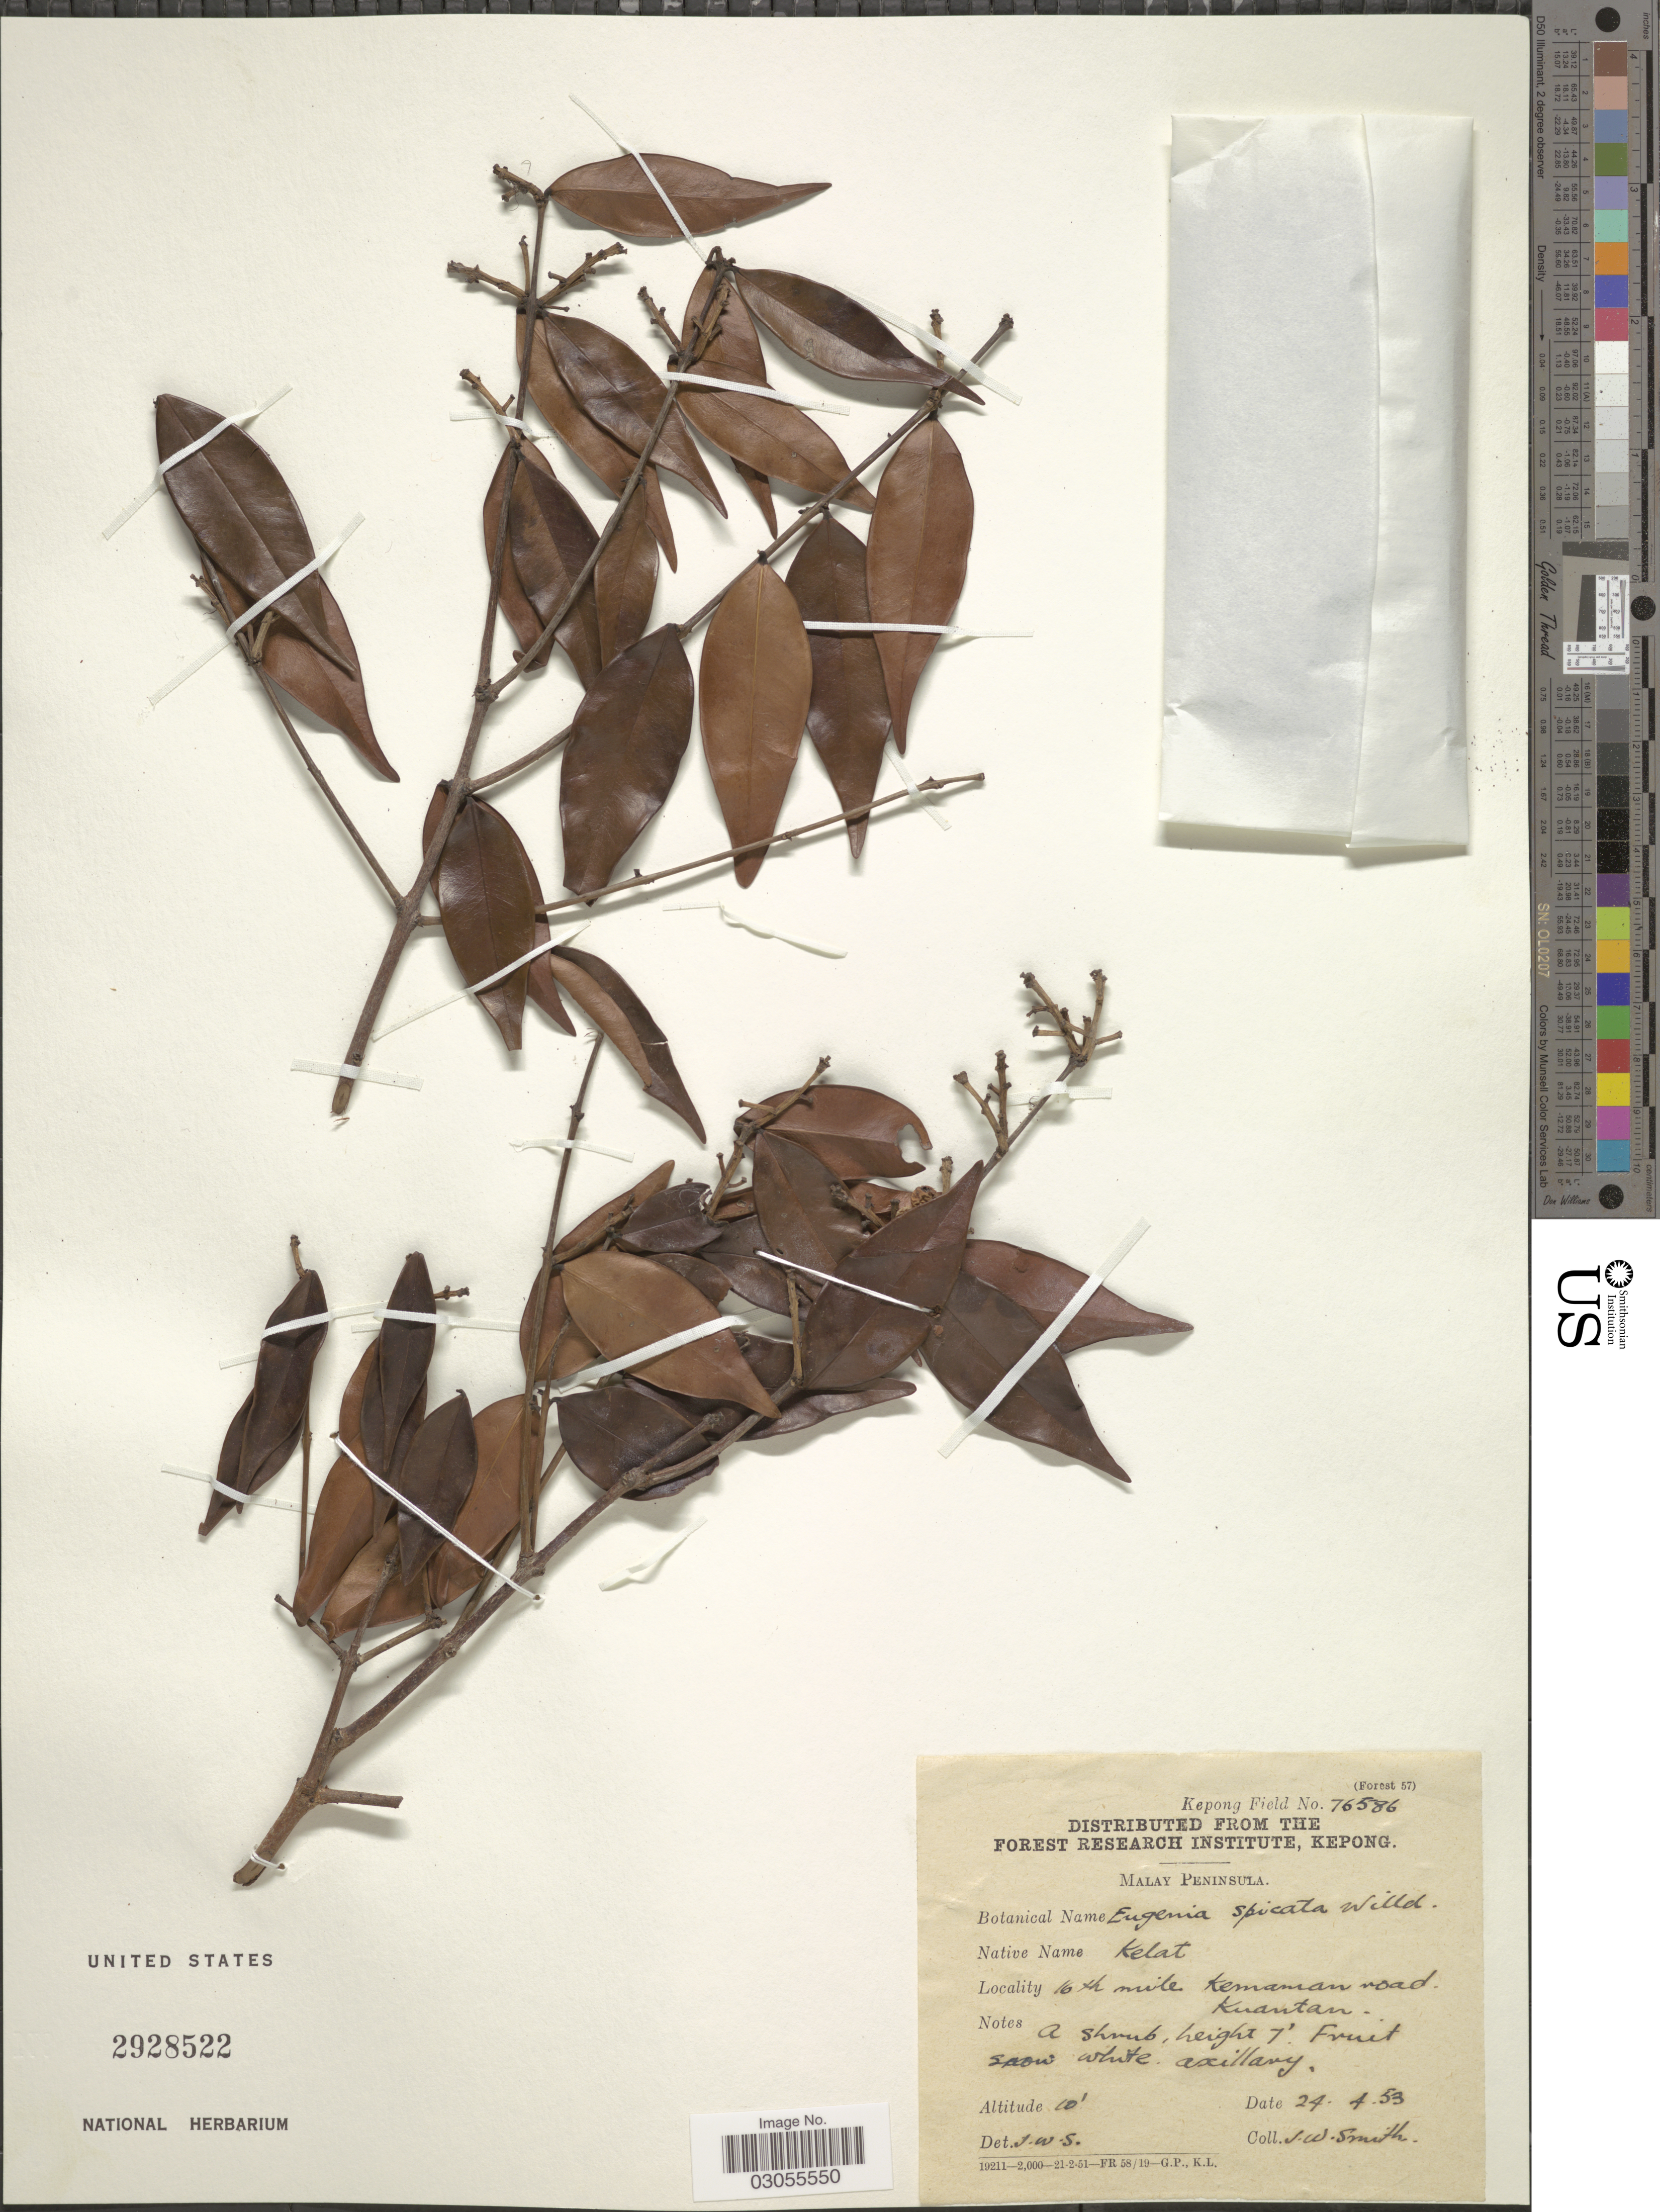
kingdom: Plantae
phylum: Tracheophyta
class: Magnoliopsida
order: Myrtales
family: Myrtaceae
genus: Syzygium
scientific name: Syzygium zeylanicum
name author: (L.) DC.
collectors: J. W. Smith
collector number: Kepong Field 76586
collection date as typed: Transcribed d/m/y: 24/4/53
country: Malaysia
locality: Malay Peninsula. 16th mile Kemaman road Kuantan.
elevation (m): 3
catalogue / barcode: US 2928522